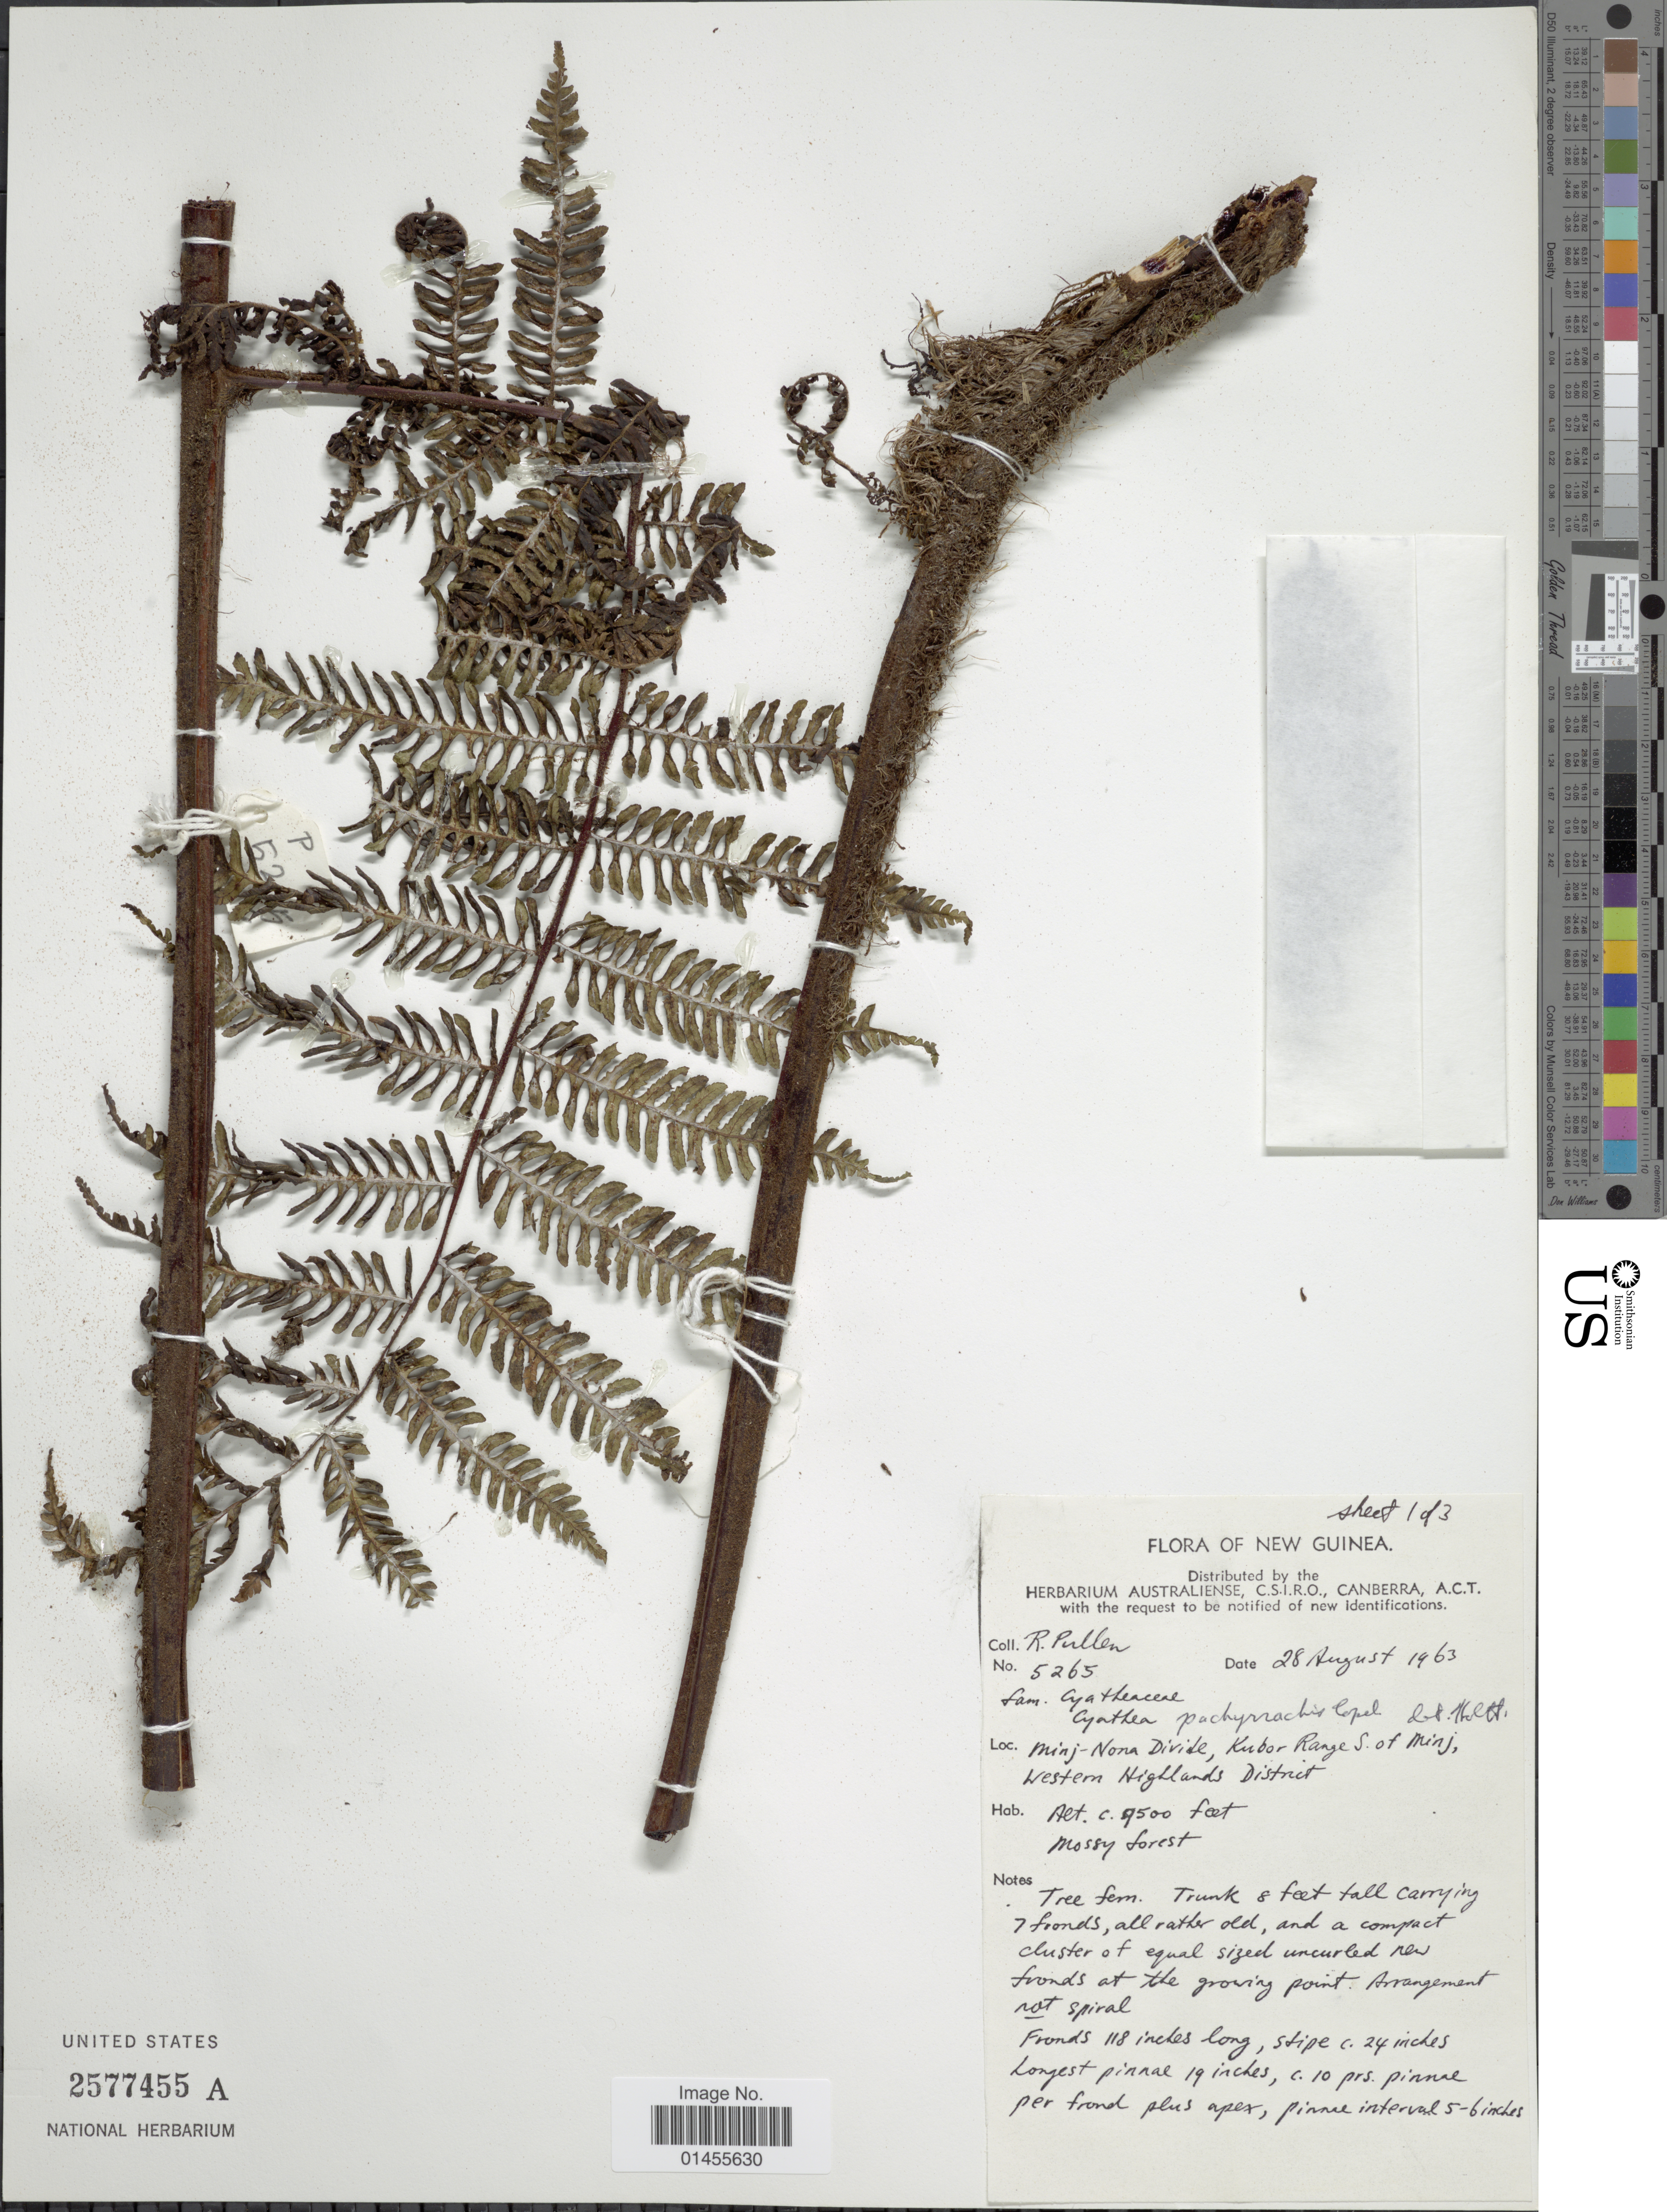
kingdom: Plantae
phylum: Tracheophyta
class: Polypodiopsida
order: Cyatheales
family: Cyatheaceae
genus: Alsophila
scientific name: Alsophila pachyrrhachis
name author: (Copel.) R.M. Tryon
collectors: R. Pullen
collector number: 5265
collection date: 1963-08-28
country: Papua New Guinea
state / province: Western Highlands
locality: New Guinea. Minj-Nona Divide, Kubor Range S. of Minj, Western Highlands District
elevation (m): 2896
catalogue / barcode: US 2577455A